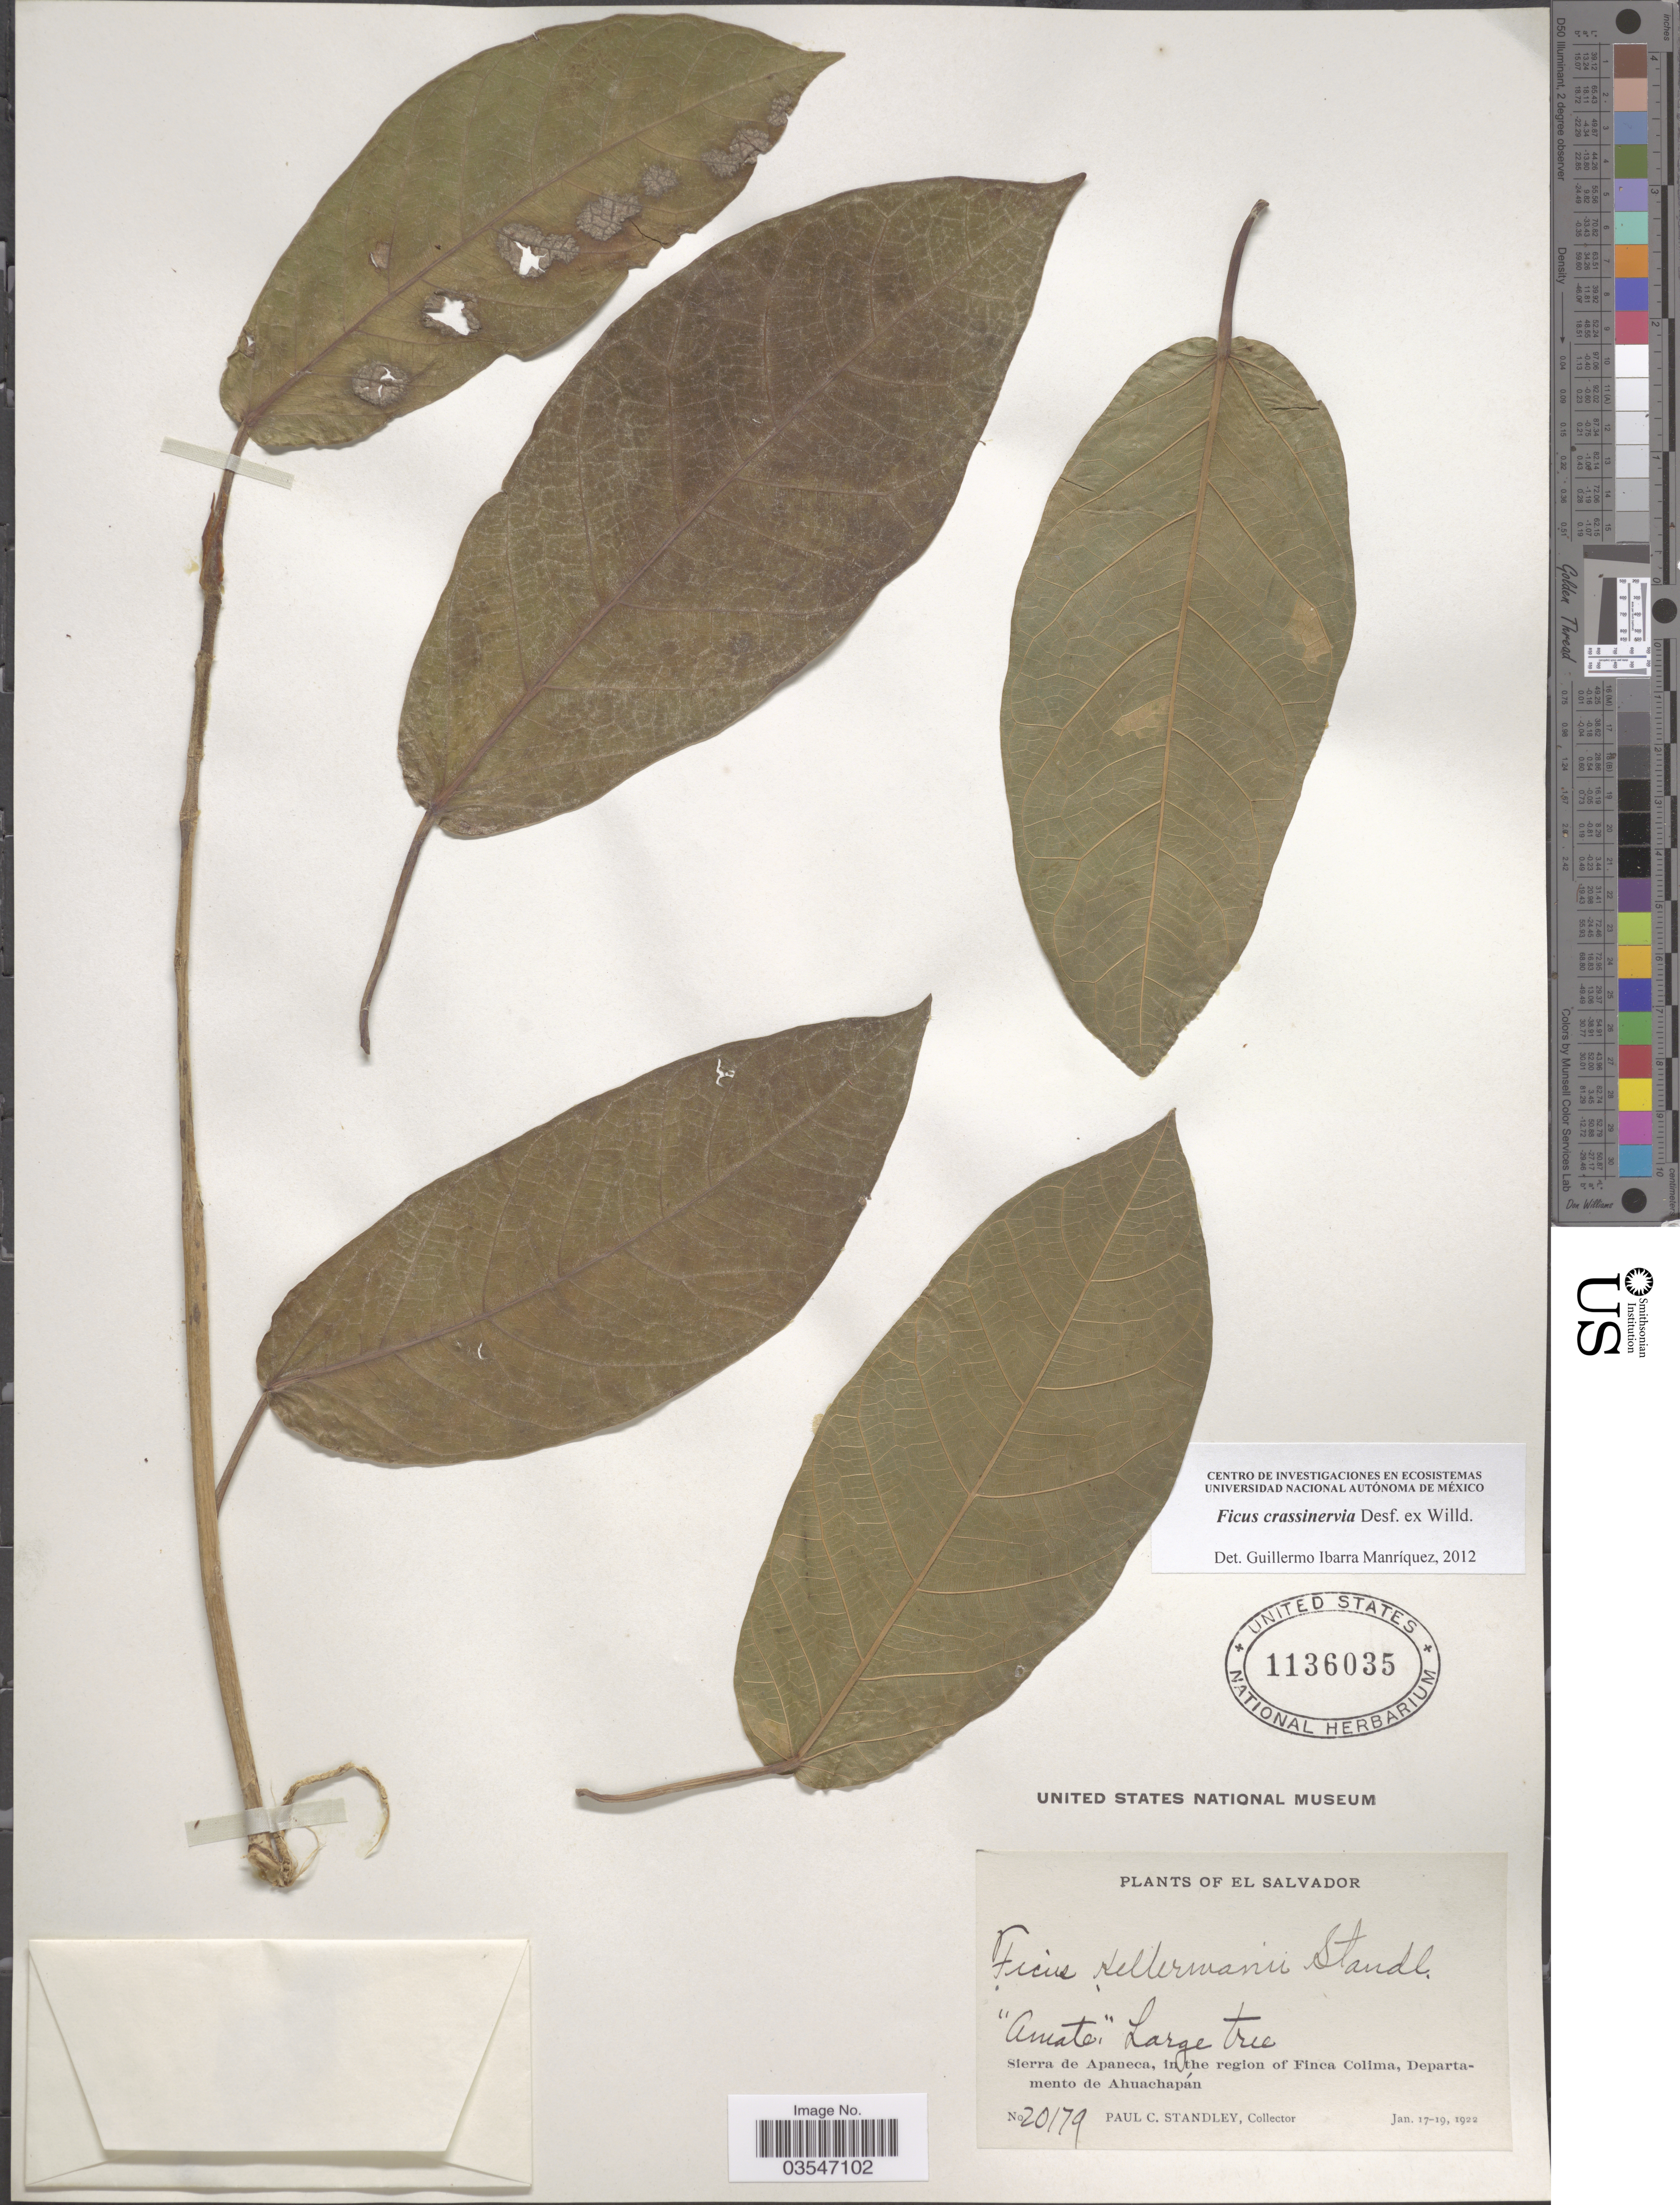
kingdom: Plantae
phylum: Tracheophyta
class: Magnoliopsida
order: Rosales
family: Moraceae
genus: Ficus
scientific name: Ficus crassinervia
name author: Desf. ex Willd.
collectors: P. C. Standley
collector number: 20179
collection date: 1922-01-17/1922-01-19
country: El Salvador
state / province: Ahuachapan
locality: Sierra de Apaneca, in the region of Finca Colima, Departamento de Ahuachapán.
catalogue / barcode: US 1136035